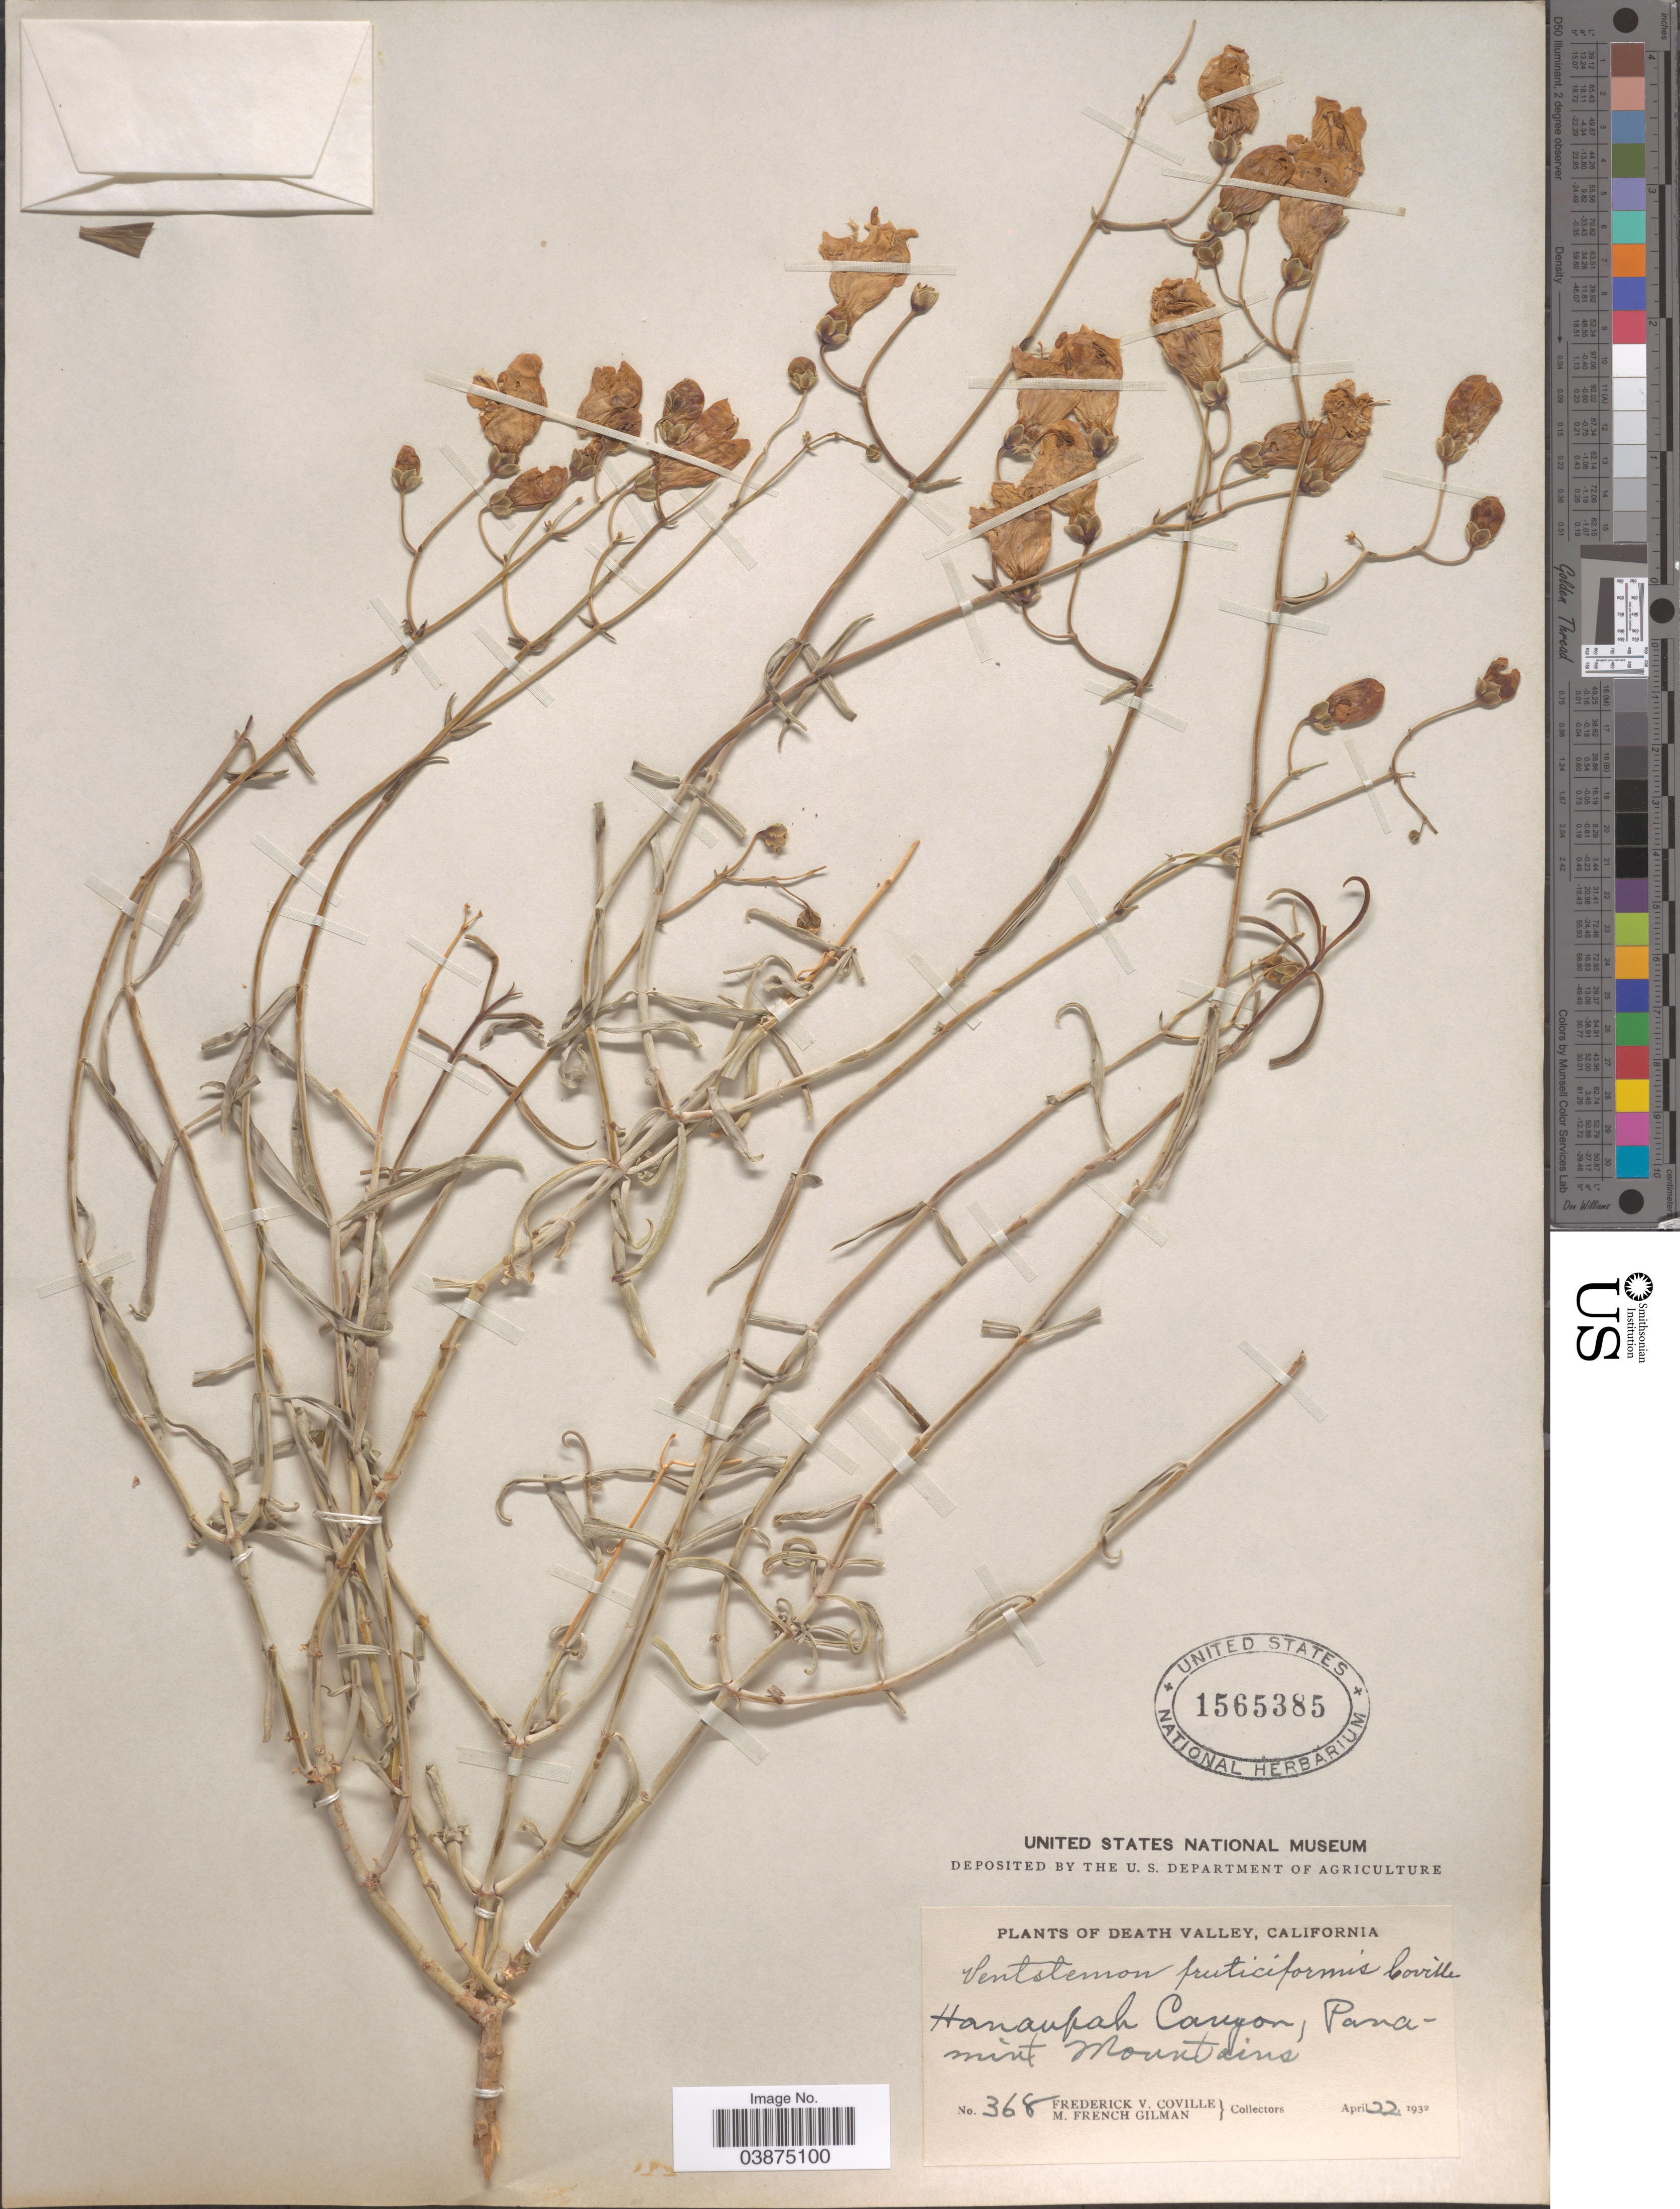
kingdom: Plantae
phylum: Tracheophyta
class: Magnoliopsida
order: Lamiales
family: Plantaginaceae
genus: Penstemon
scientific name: Penstemon fruticiformis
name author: Coville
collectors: F. V. Coville & M. F. Gilman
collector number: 368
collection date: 1932-04-22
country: United States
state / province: California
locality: Death Valley. Hanaupah Canyon, Panamint Mountains.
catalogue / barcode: US 1565385